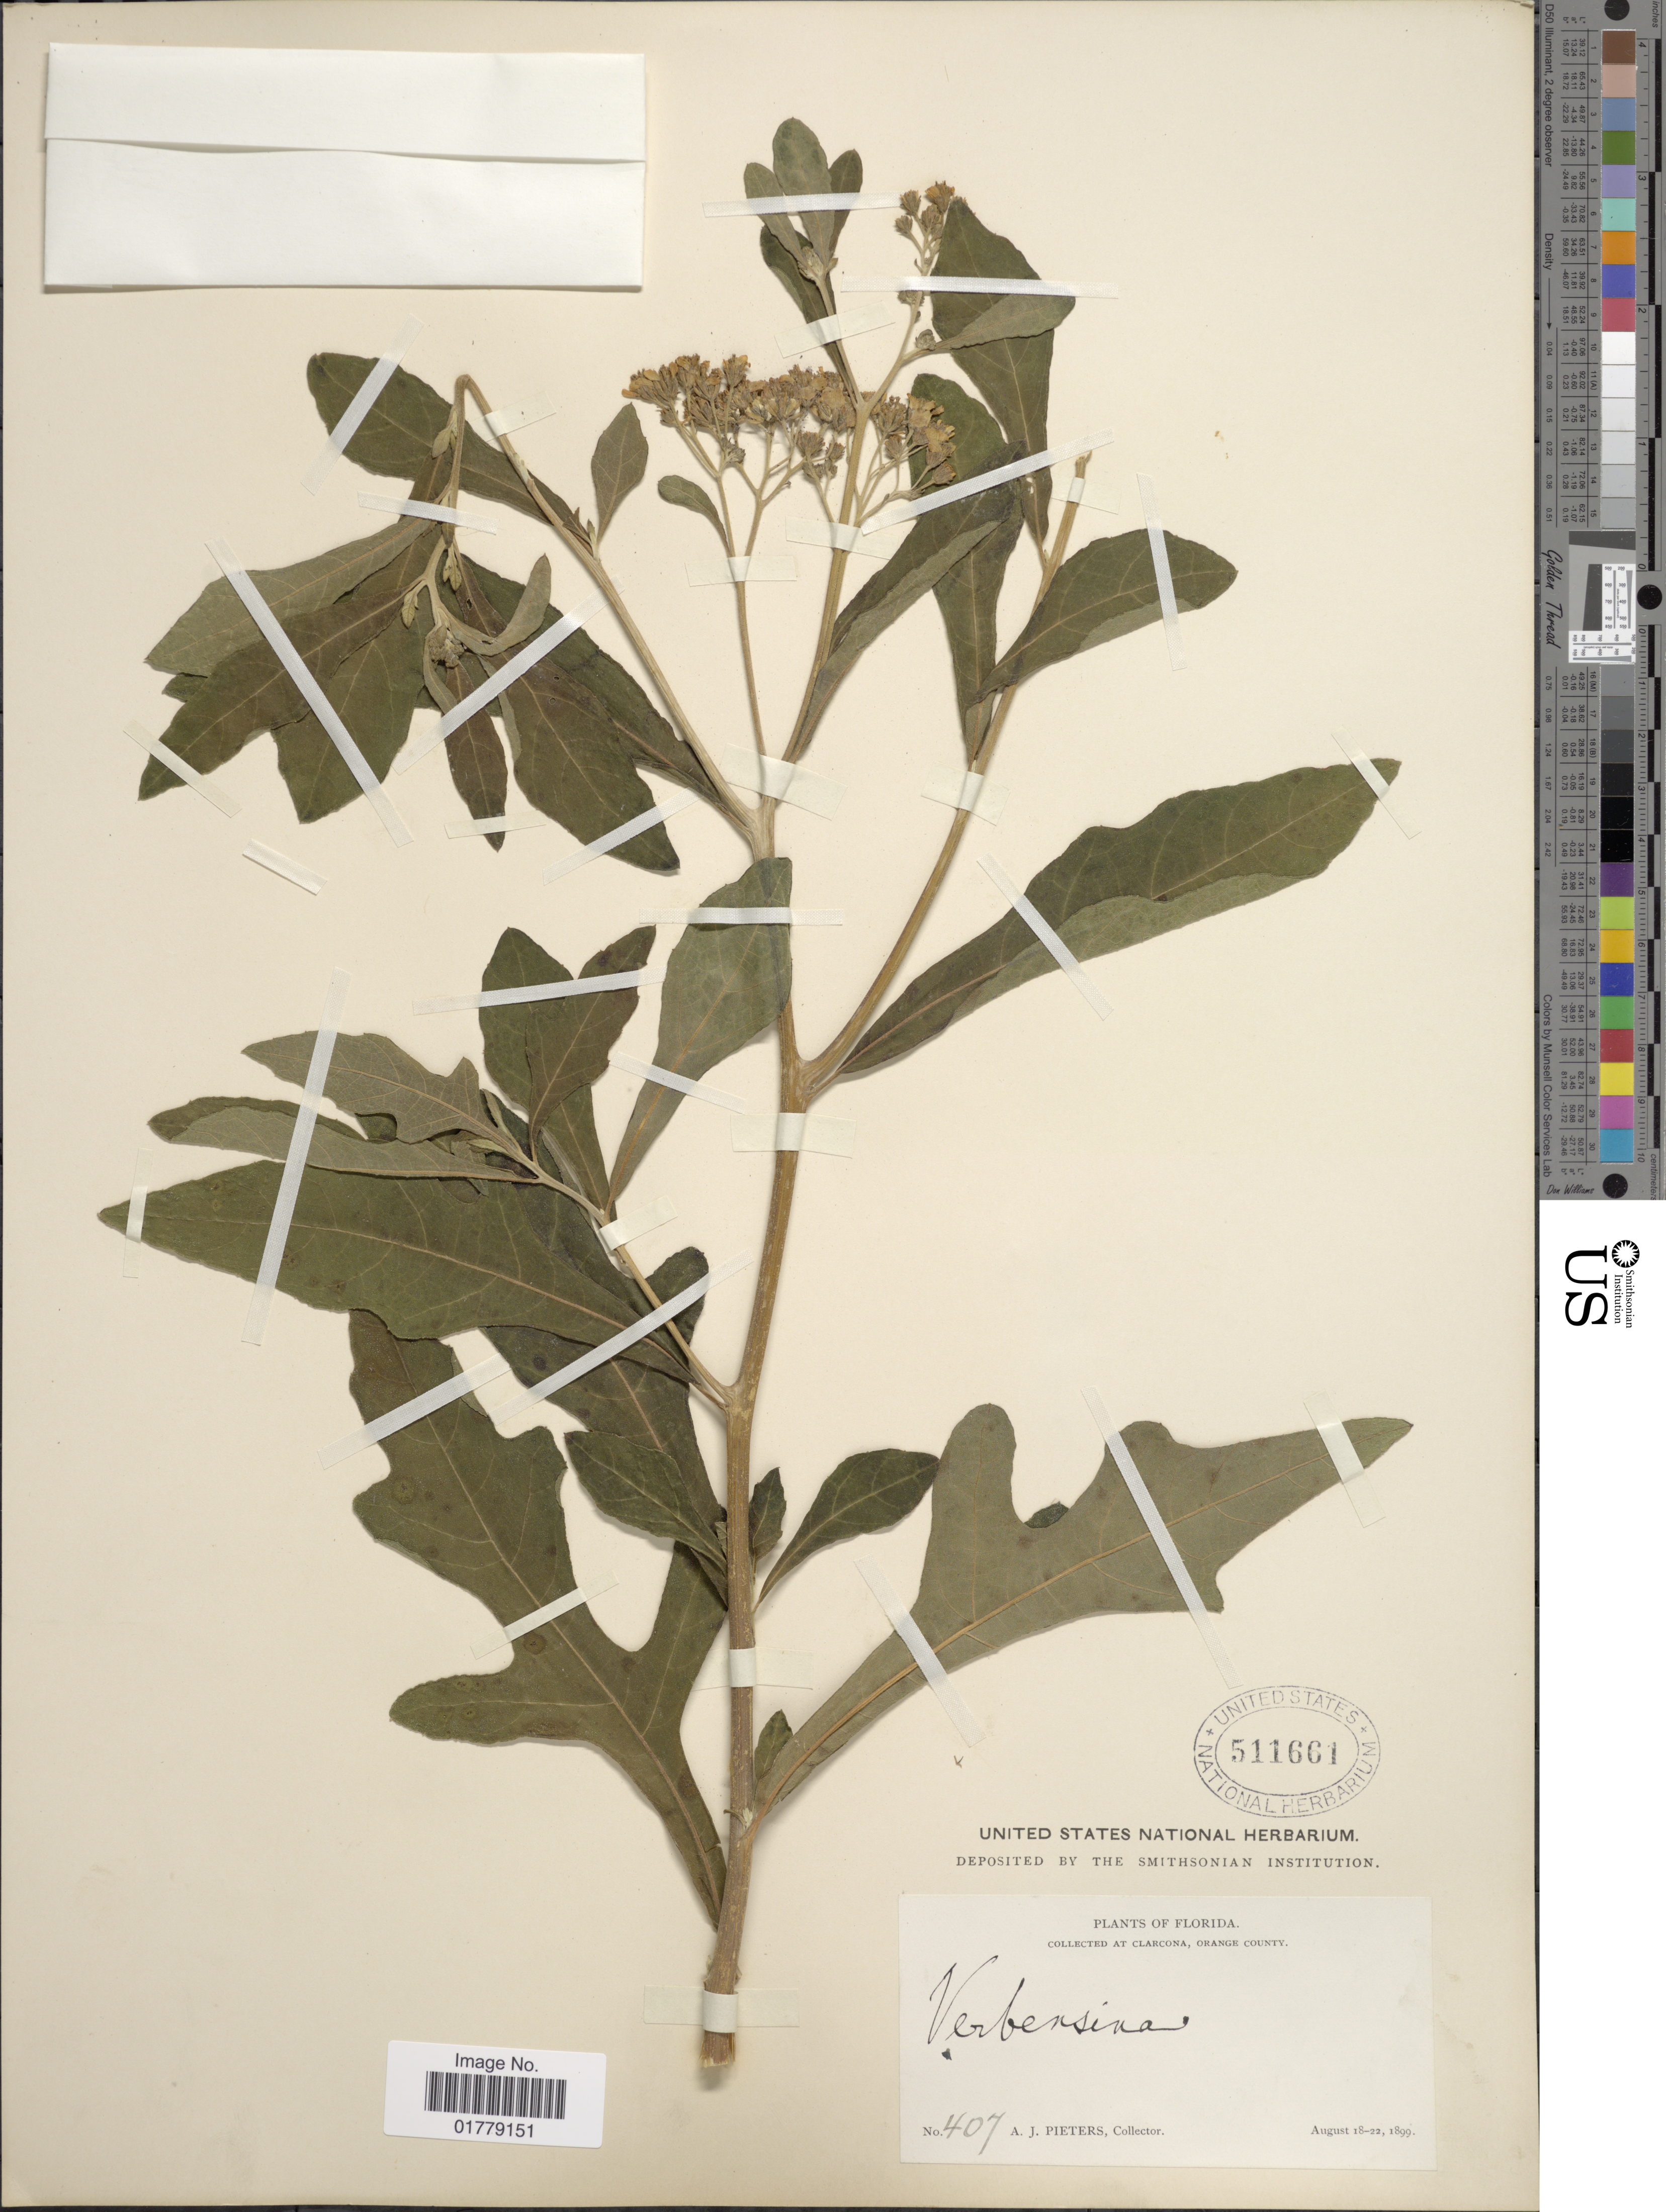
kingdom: Plantae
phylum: Tracheophyta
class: Magnoliopsida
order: Asterales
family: Asteraceae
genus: Verbesina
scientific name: Verbesina laciniata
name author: Poir. & Nutt.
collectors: A. Pieters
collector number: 407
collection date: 1899-08-18/1899-08-22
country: United States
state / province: Florida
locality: At Clarcona, Orange County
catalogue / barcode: US 511661